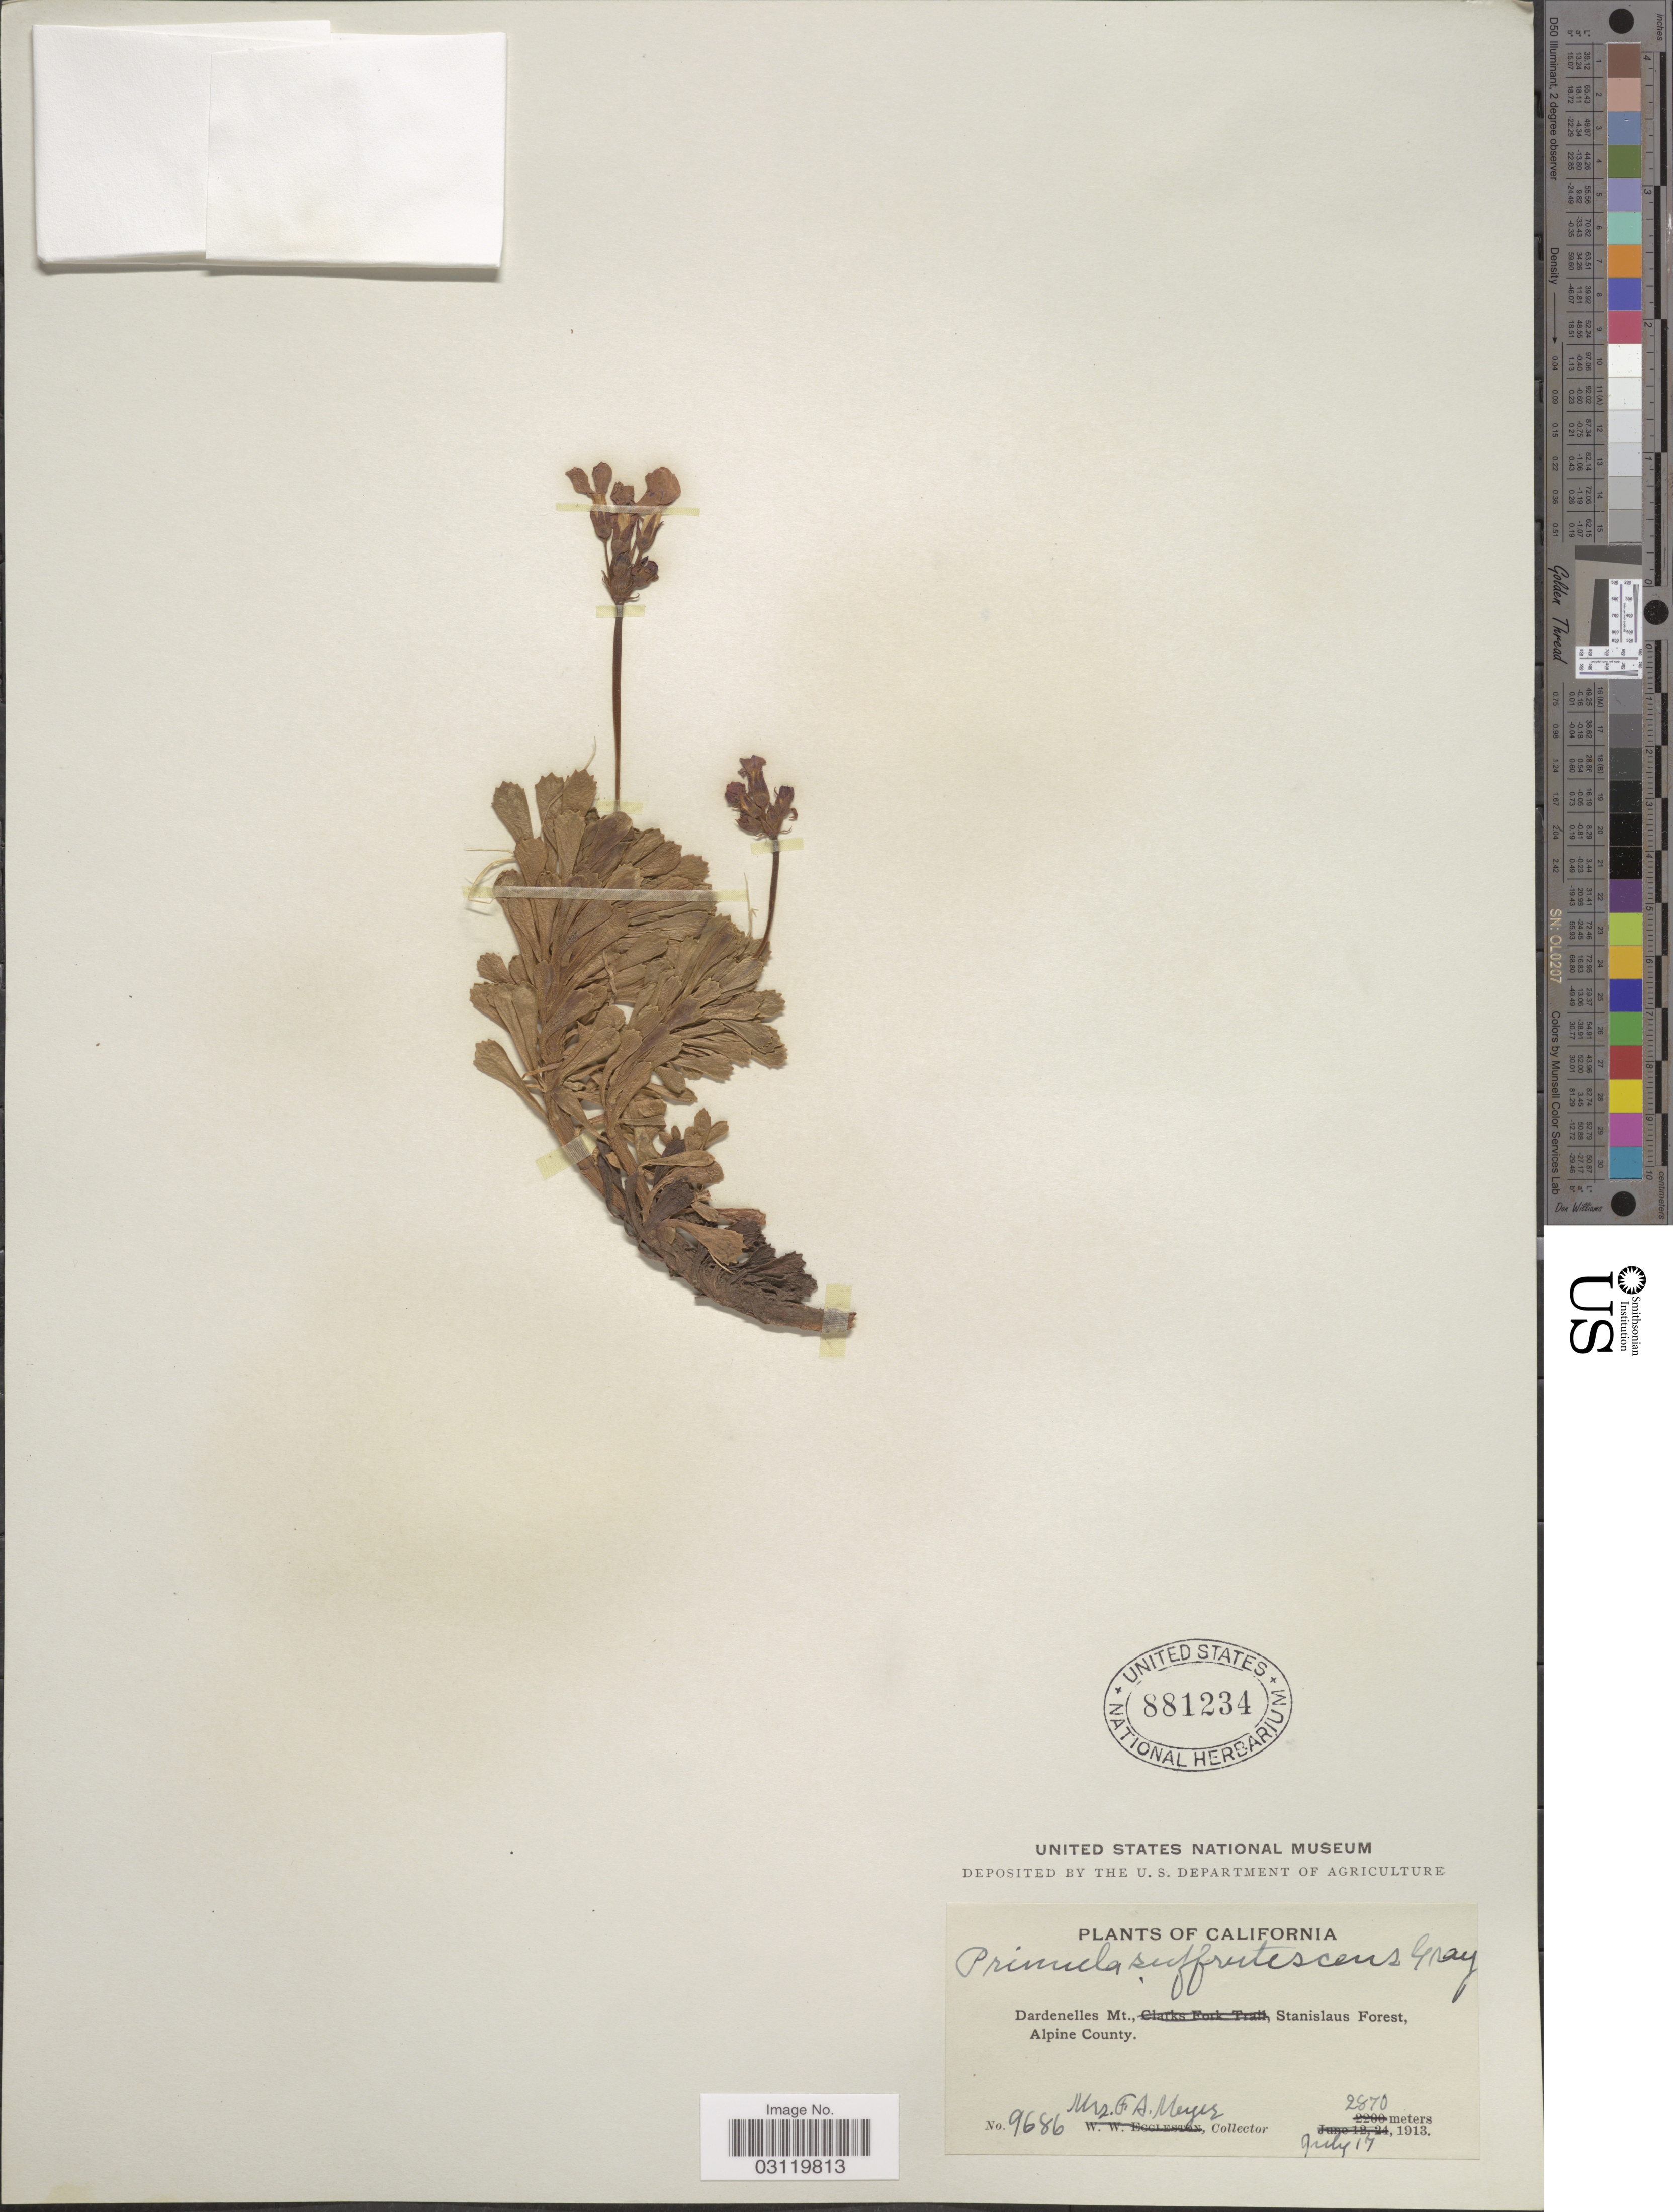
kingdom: Plantae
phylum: Tracheophyta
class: Magnoliopsida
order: Ericales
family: Primulaceae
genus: Primula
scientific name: Primula suffrutescens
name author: A. Gray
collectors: F. Meyer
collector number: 9686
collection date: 1913-07-17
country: United States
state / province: California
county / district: Alpine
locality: Dardenelles Mt., Stanislaus Forest, Alpine County.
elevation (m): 2870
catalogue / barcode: US 881234